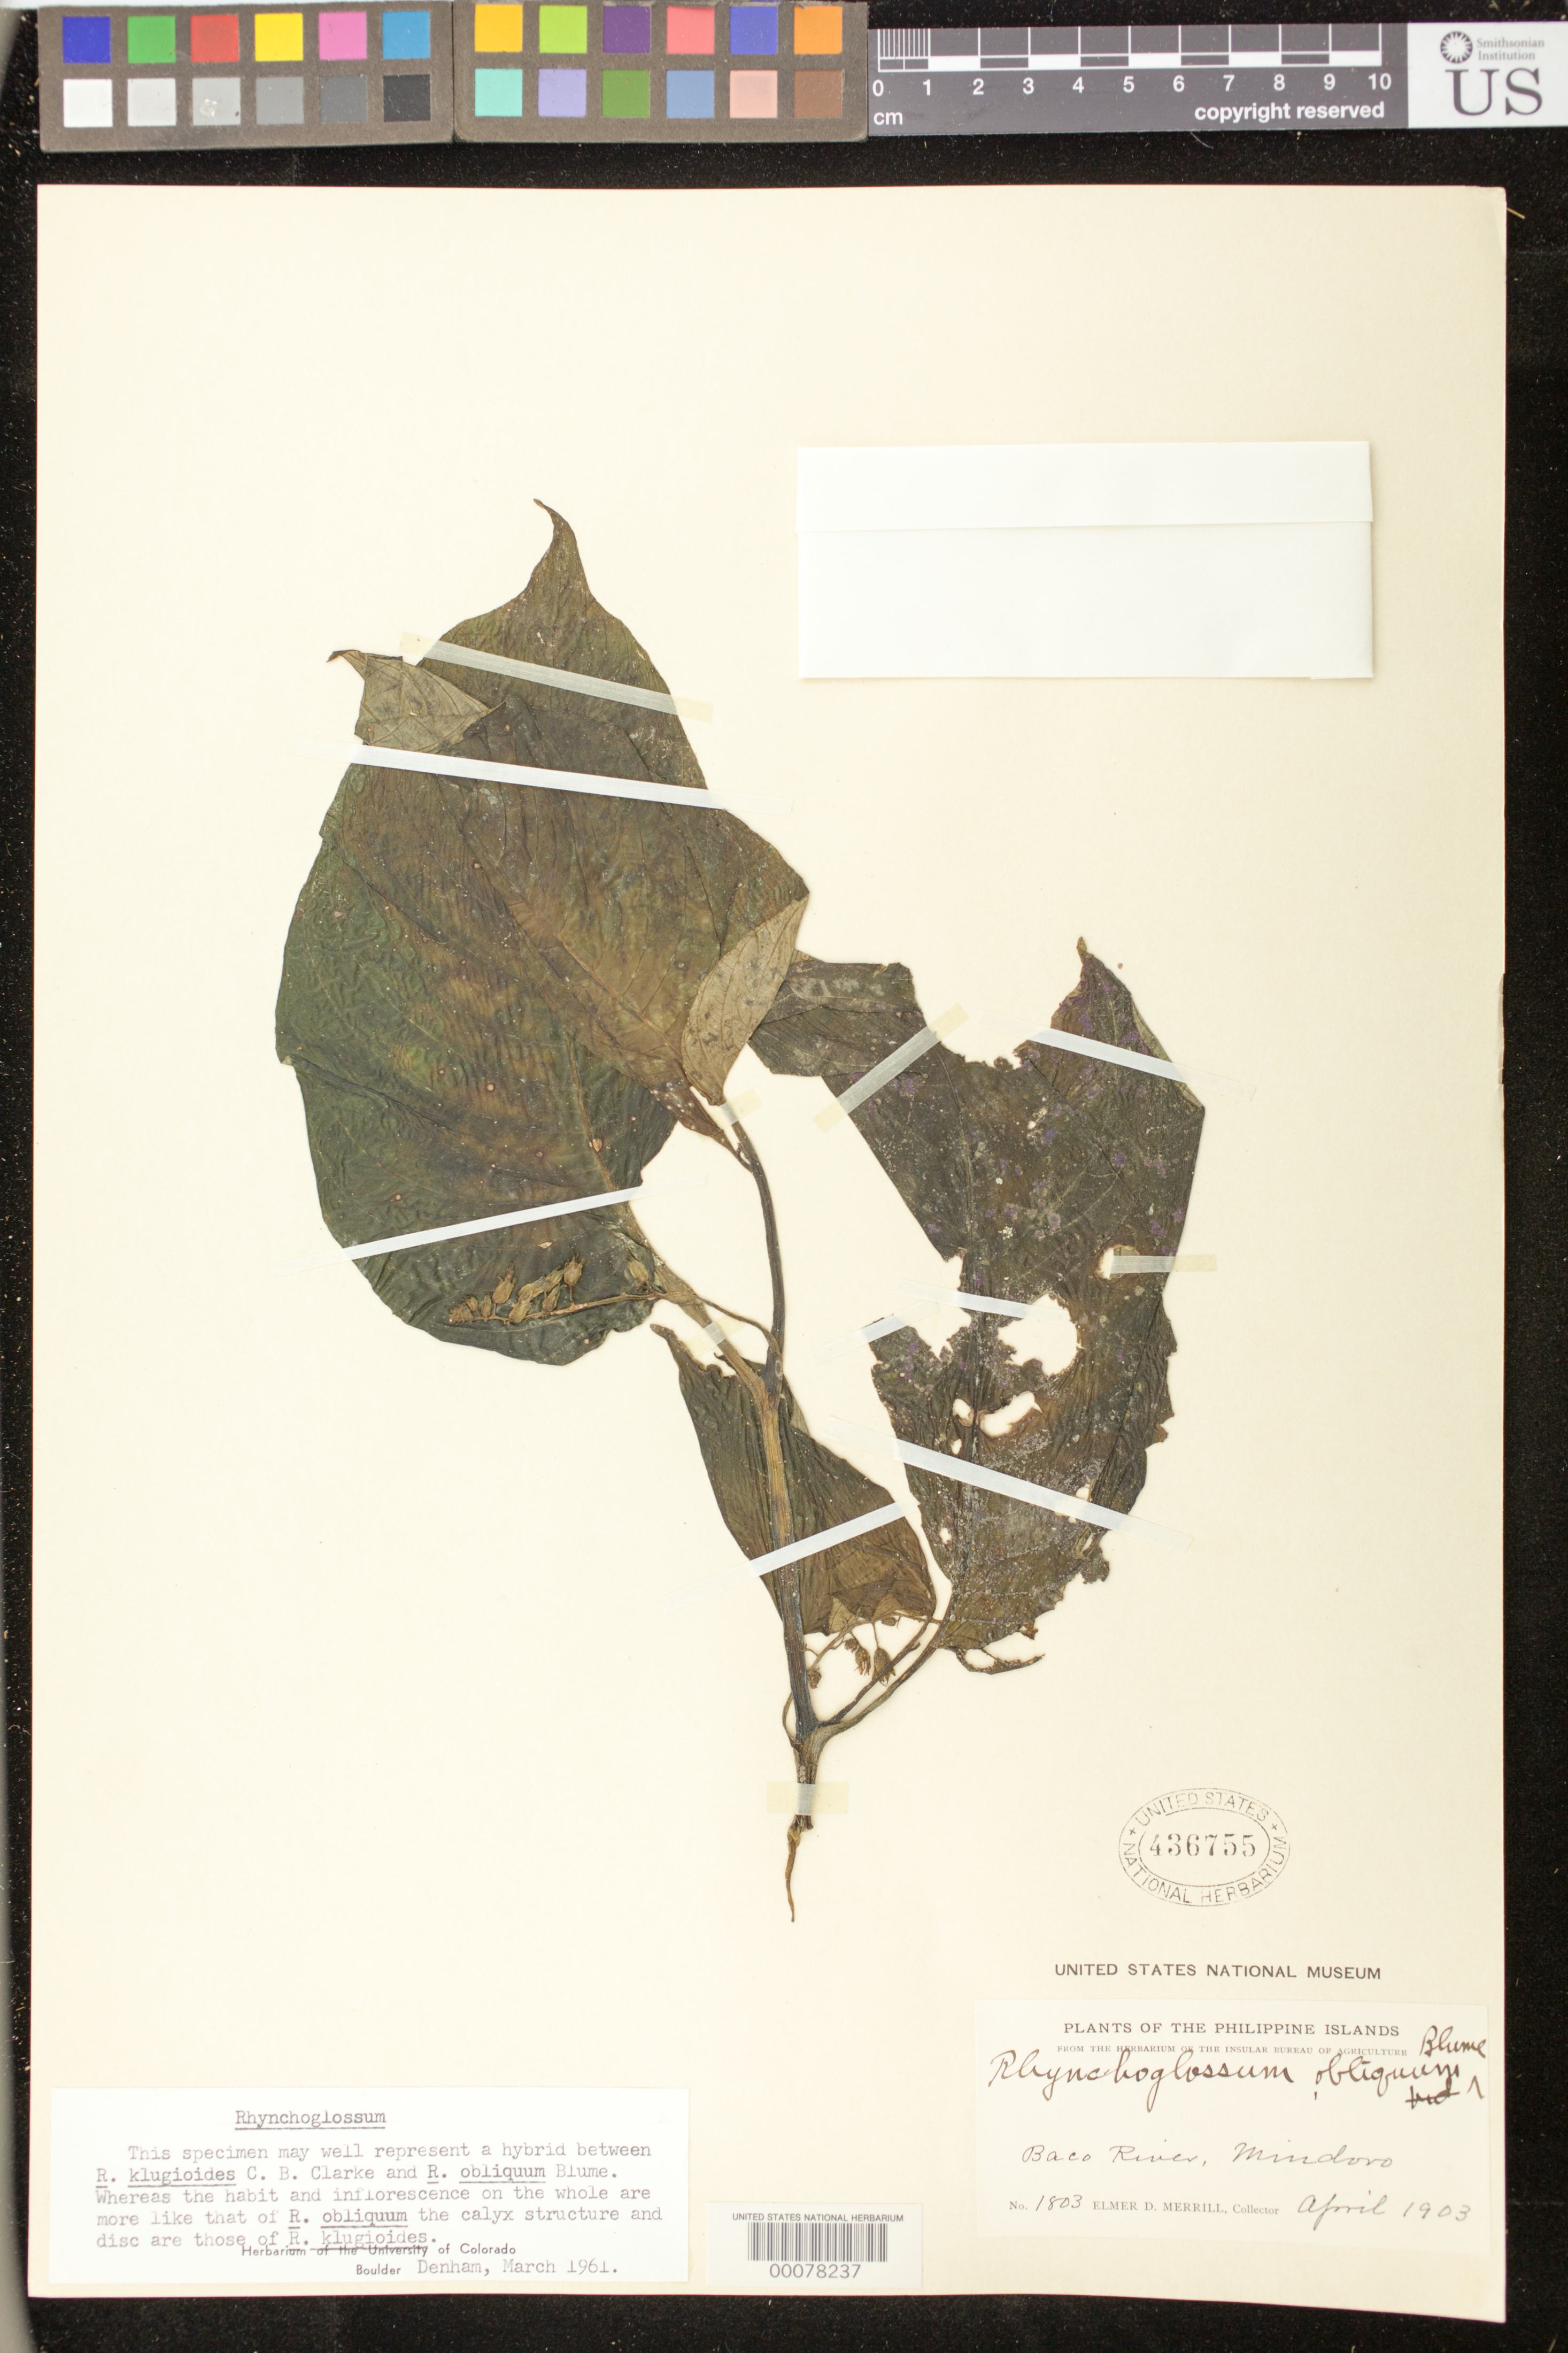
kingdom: Plantae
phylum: Tracheophyta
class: Magnoliopsida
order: Lamiales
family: Gesneriaceae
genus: Rhynchoglossum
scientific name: Rhynchoglossum klugioides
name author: C.B. Clarke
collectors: E. D. Merrill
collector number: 1803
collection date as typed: Apr 1903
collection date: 1903-04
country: Philippines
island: Mindoro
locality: Baco river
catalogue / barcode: US 436755